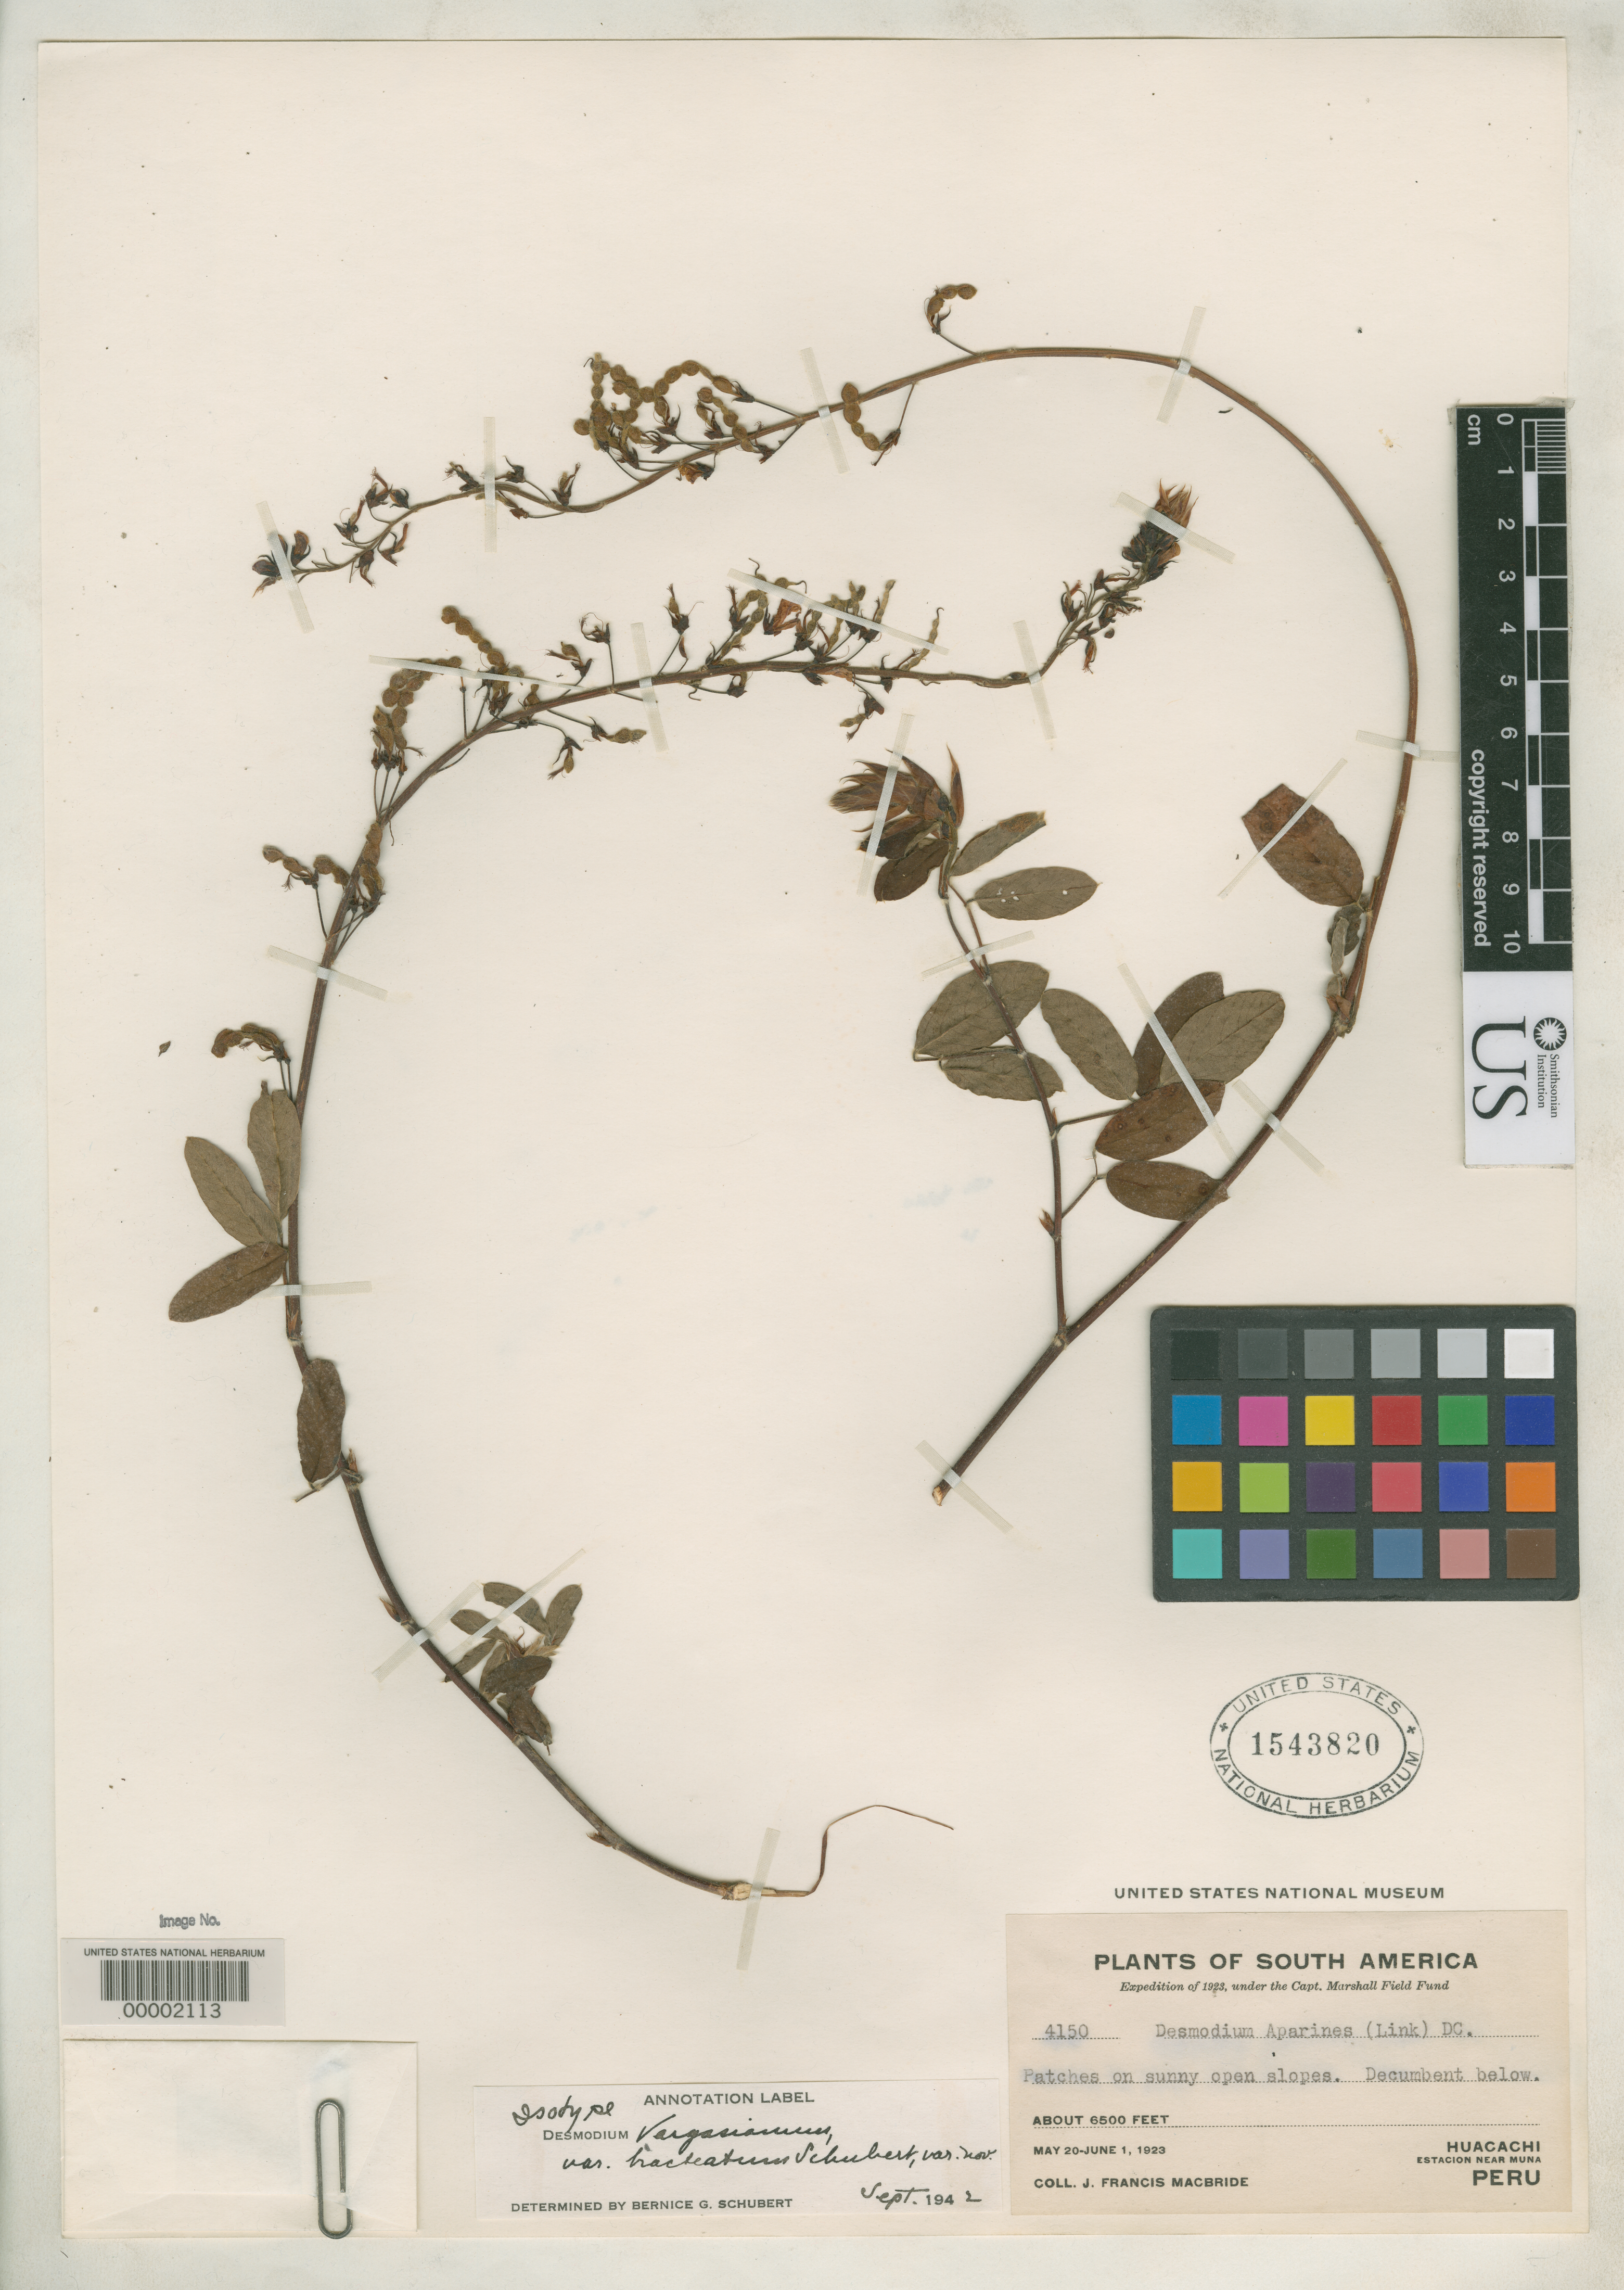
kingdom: Plantae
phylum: Tracheophyta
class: Magnoliopsida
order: Fabales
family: Fabaceae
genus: Desmodium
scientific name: Desmodium vargasianum var. bracteatum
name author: B.G. Schub. in J.F. Macbr.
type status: Isotype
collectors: J. F. Macbride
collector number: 4150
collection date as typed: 20 May 1923 to 01 Jun 1923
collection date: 1923-05-20/1923-06-01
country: Peru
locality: Huacachi, station near Muña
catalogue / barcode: US 1543820